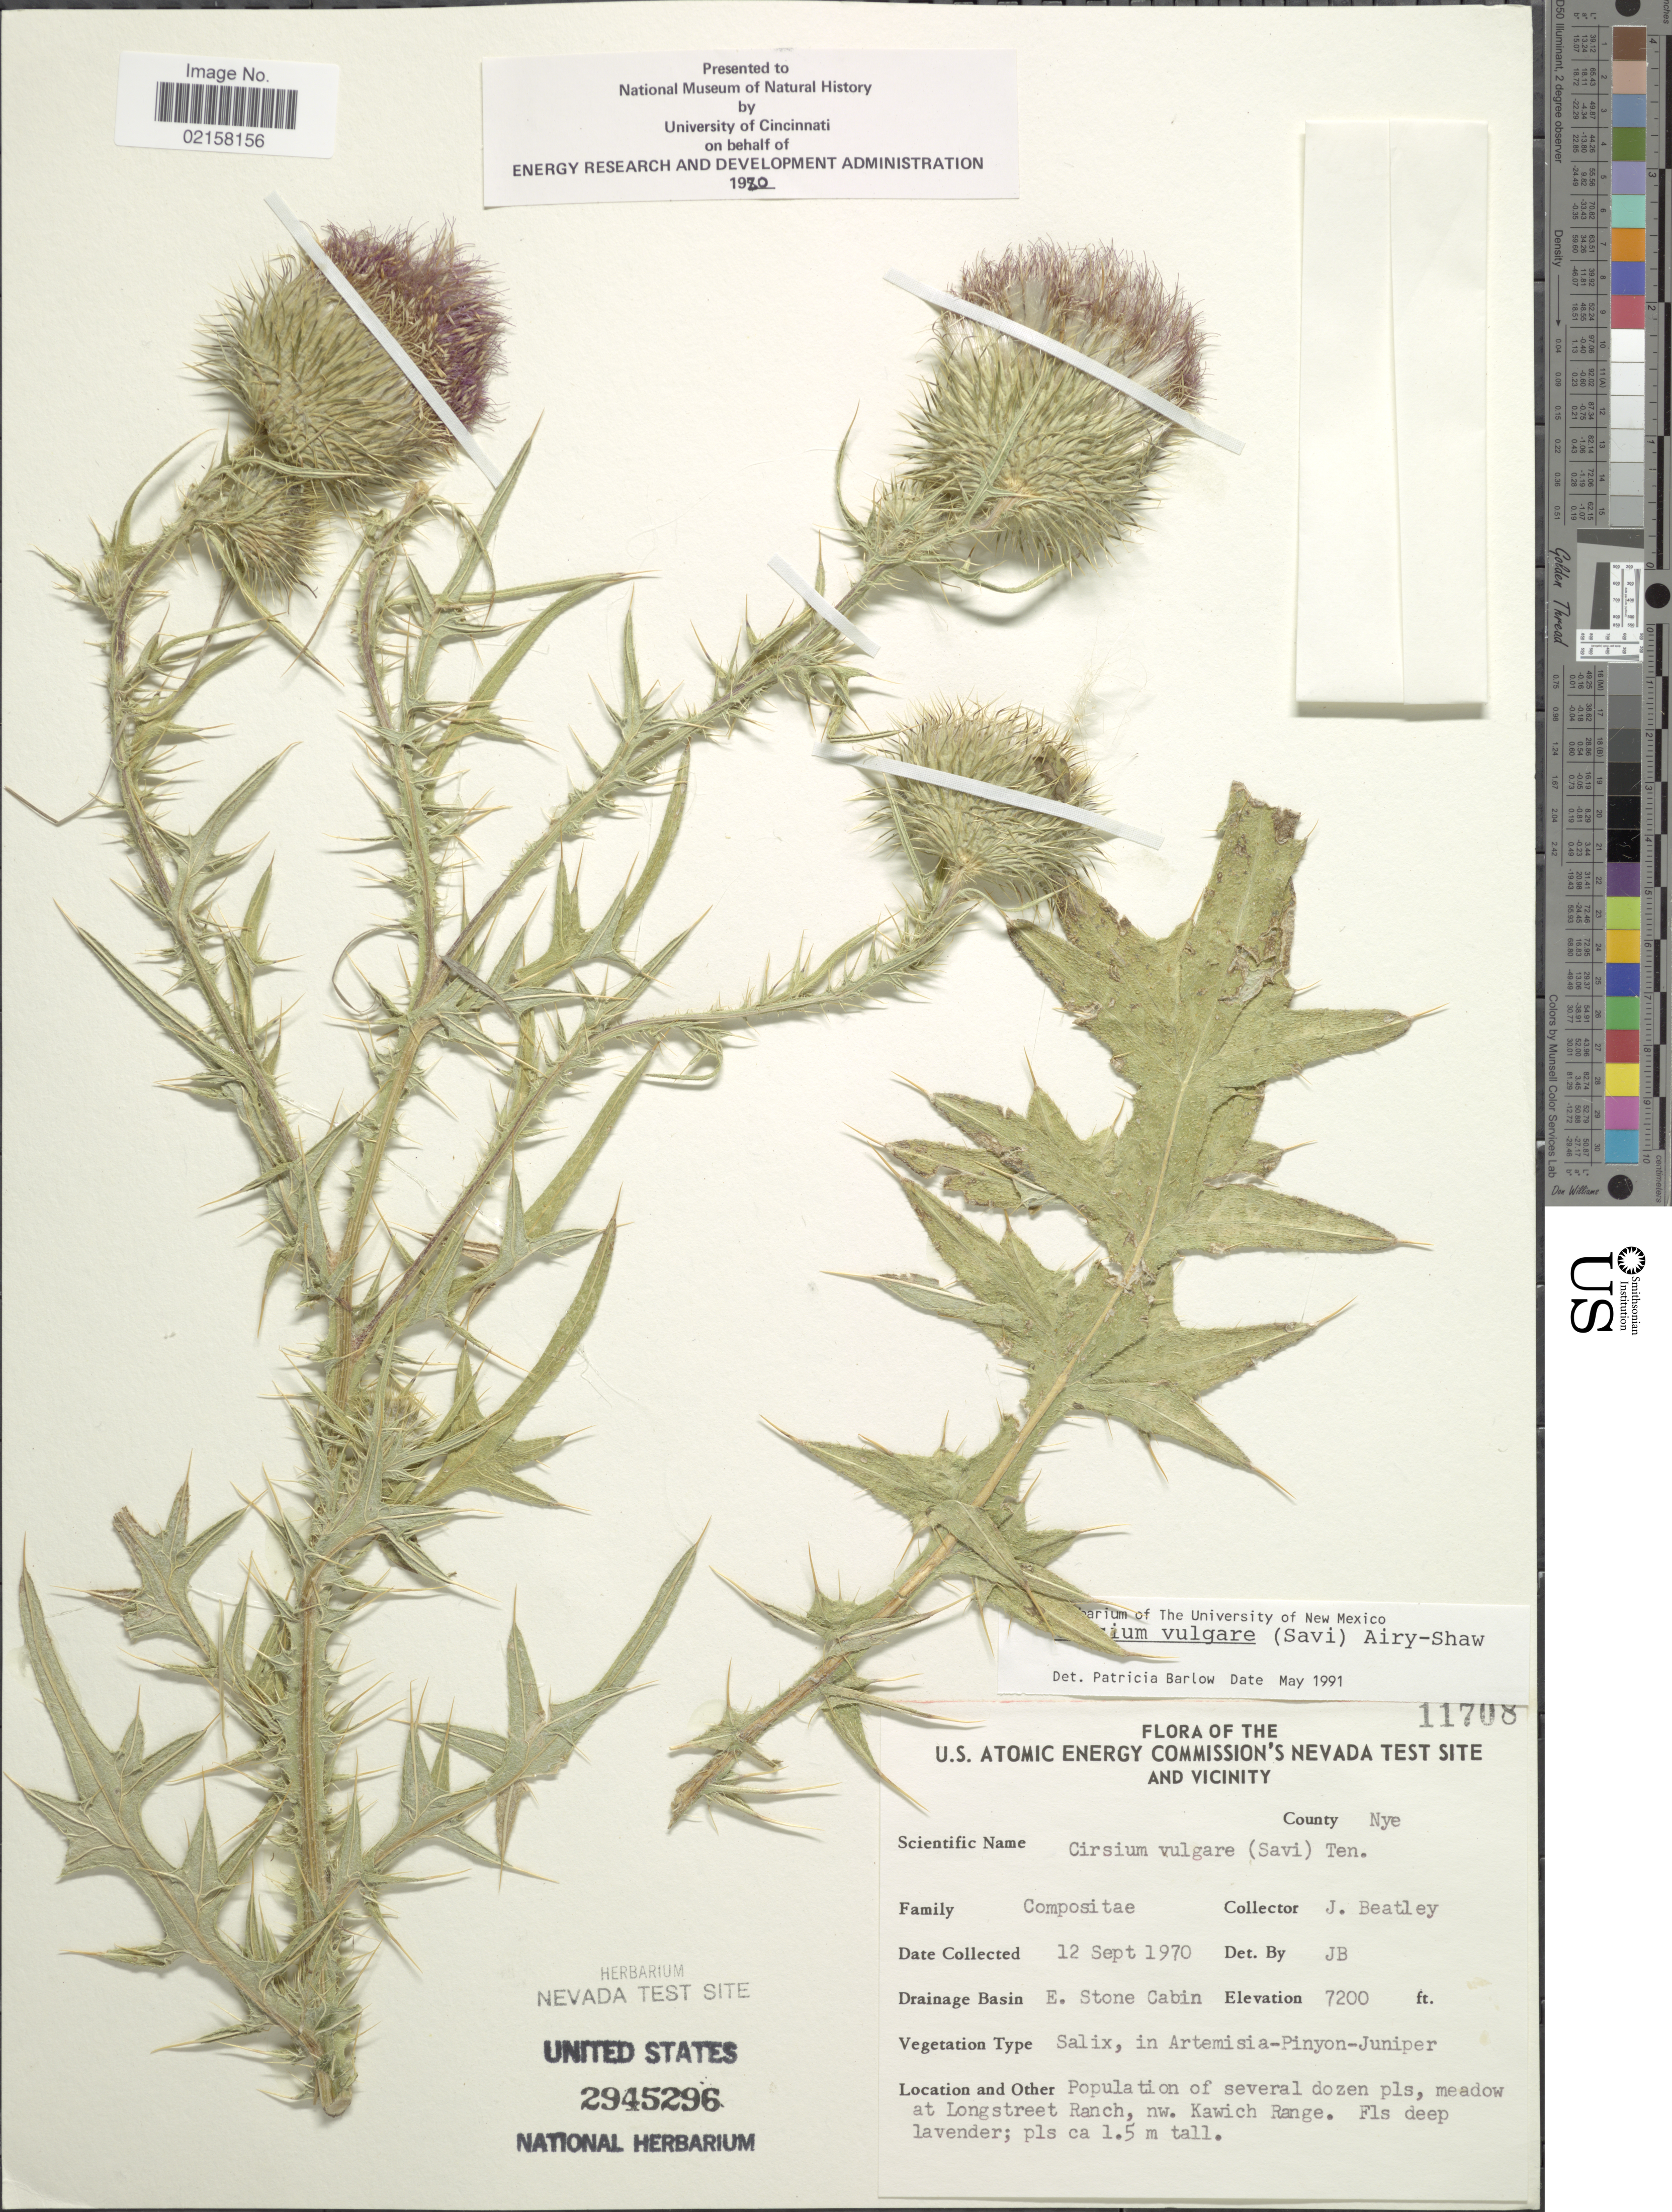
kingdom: Plantae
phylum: Tracheophyta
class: Magnoliopsida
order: Asterales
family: Asteraceae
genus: Cirsium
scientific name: Cirsium vulgare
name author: (Savi) Ten.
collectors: J. C. Beatley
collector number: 11708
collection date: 1970-09-12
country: United States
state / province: Nevada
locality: Nevada test site and vicinity, drainage Basin E. Stone Cabin, meadow at Longstreet Ranchm nw. Kawich Range.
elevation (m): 2195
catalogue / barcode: US 2945296